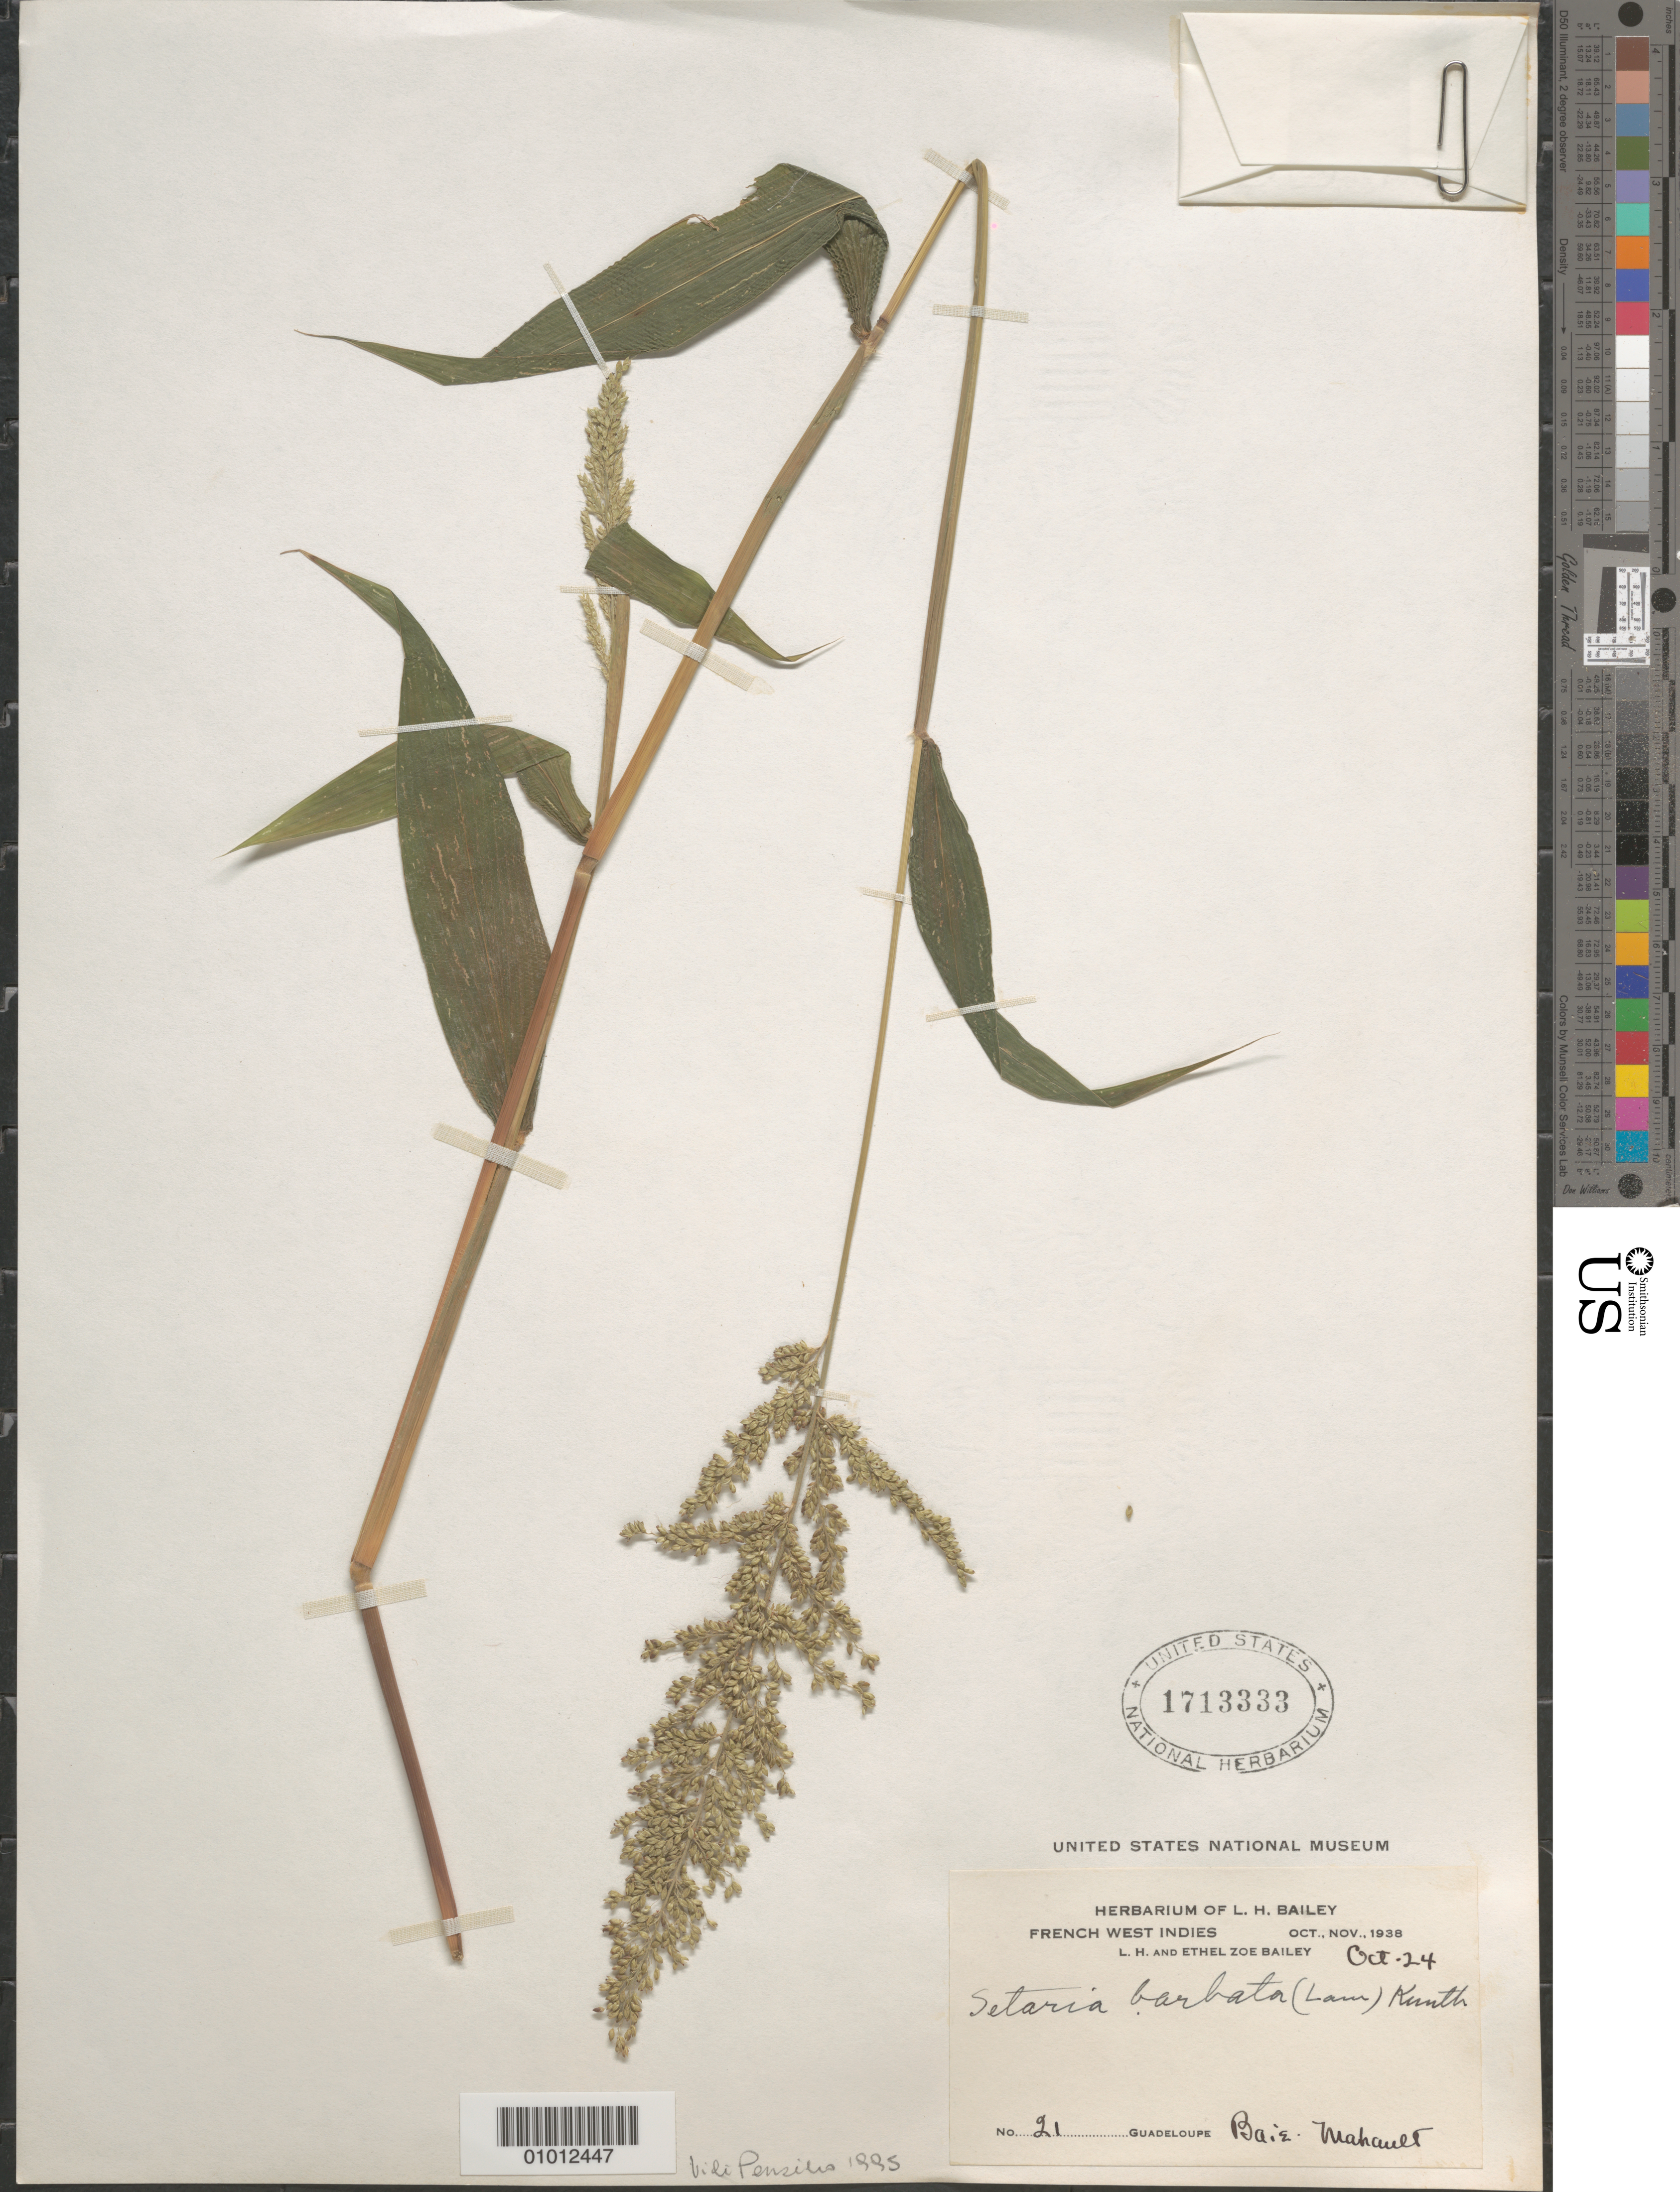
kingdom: Plantae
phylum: Tracheophyta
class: Liliopsida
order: Poales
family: Poaceae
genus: Setaria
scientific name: Setaria barbata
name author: (Lam.) Kunth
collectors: L. H. Bailey & E. Z. Bailey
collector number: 21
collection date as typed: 24 Oct 1938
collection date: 1938-10-24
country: Guadeloupe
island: Basse Terre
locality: Baie Mahauet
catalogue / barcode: US 1713333